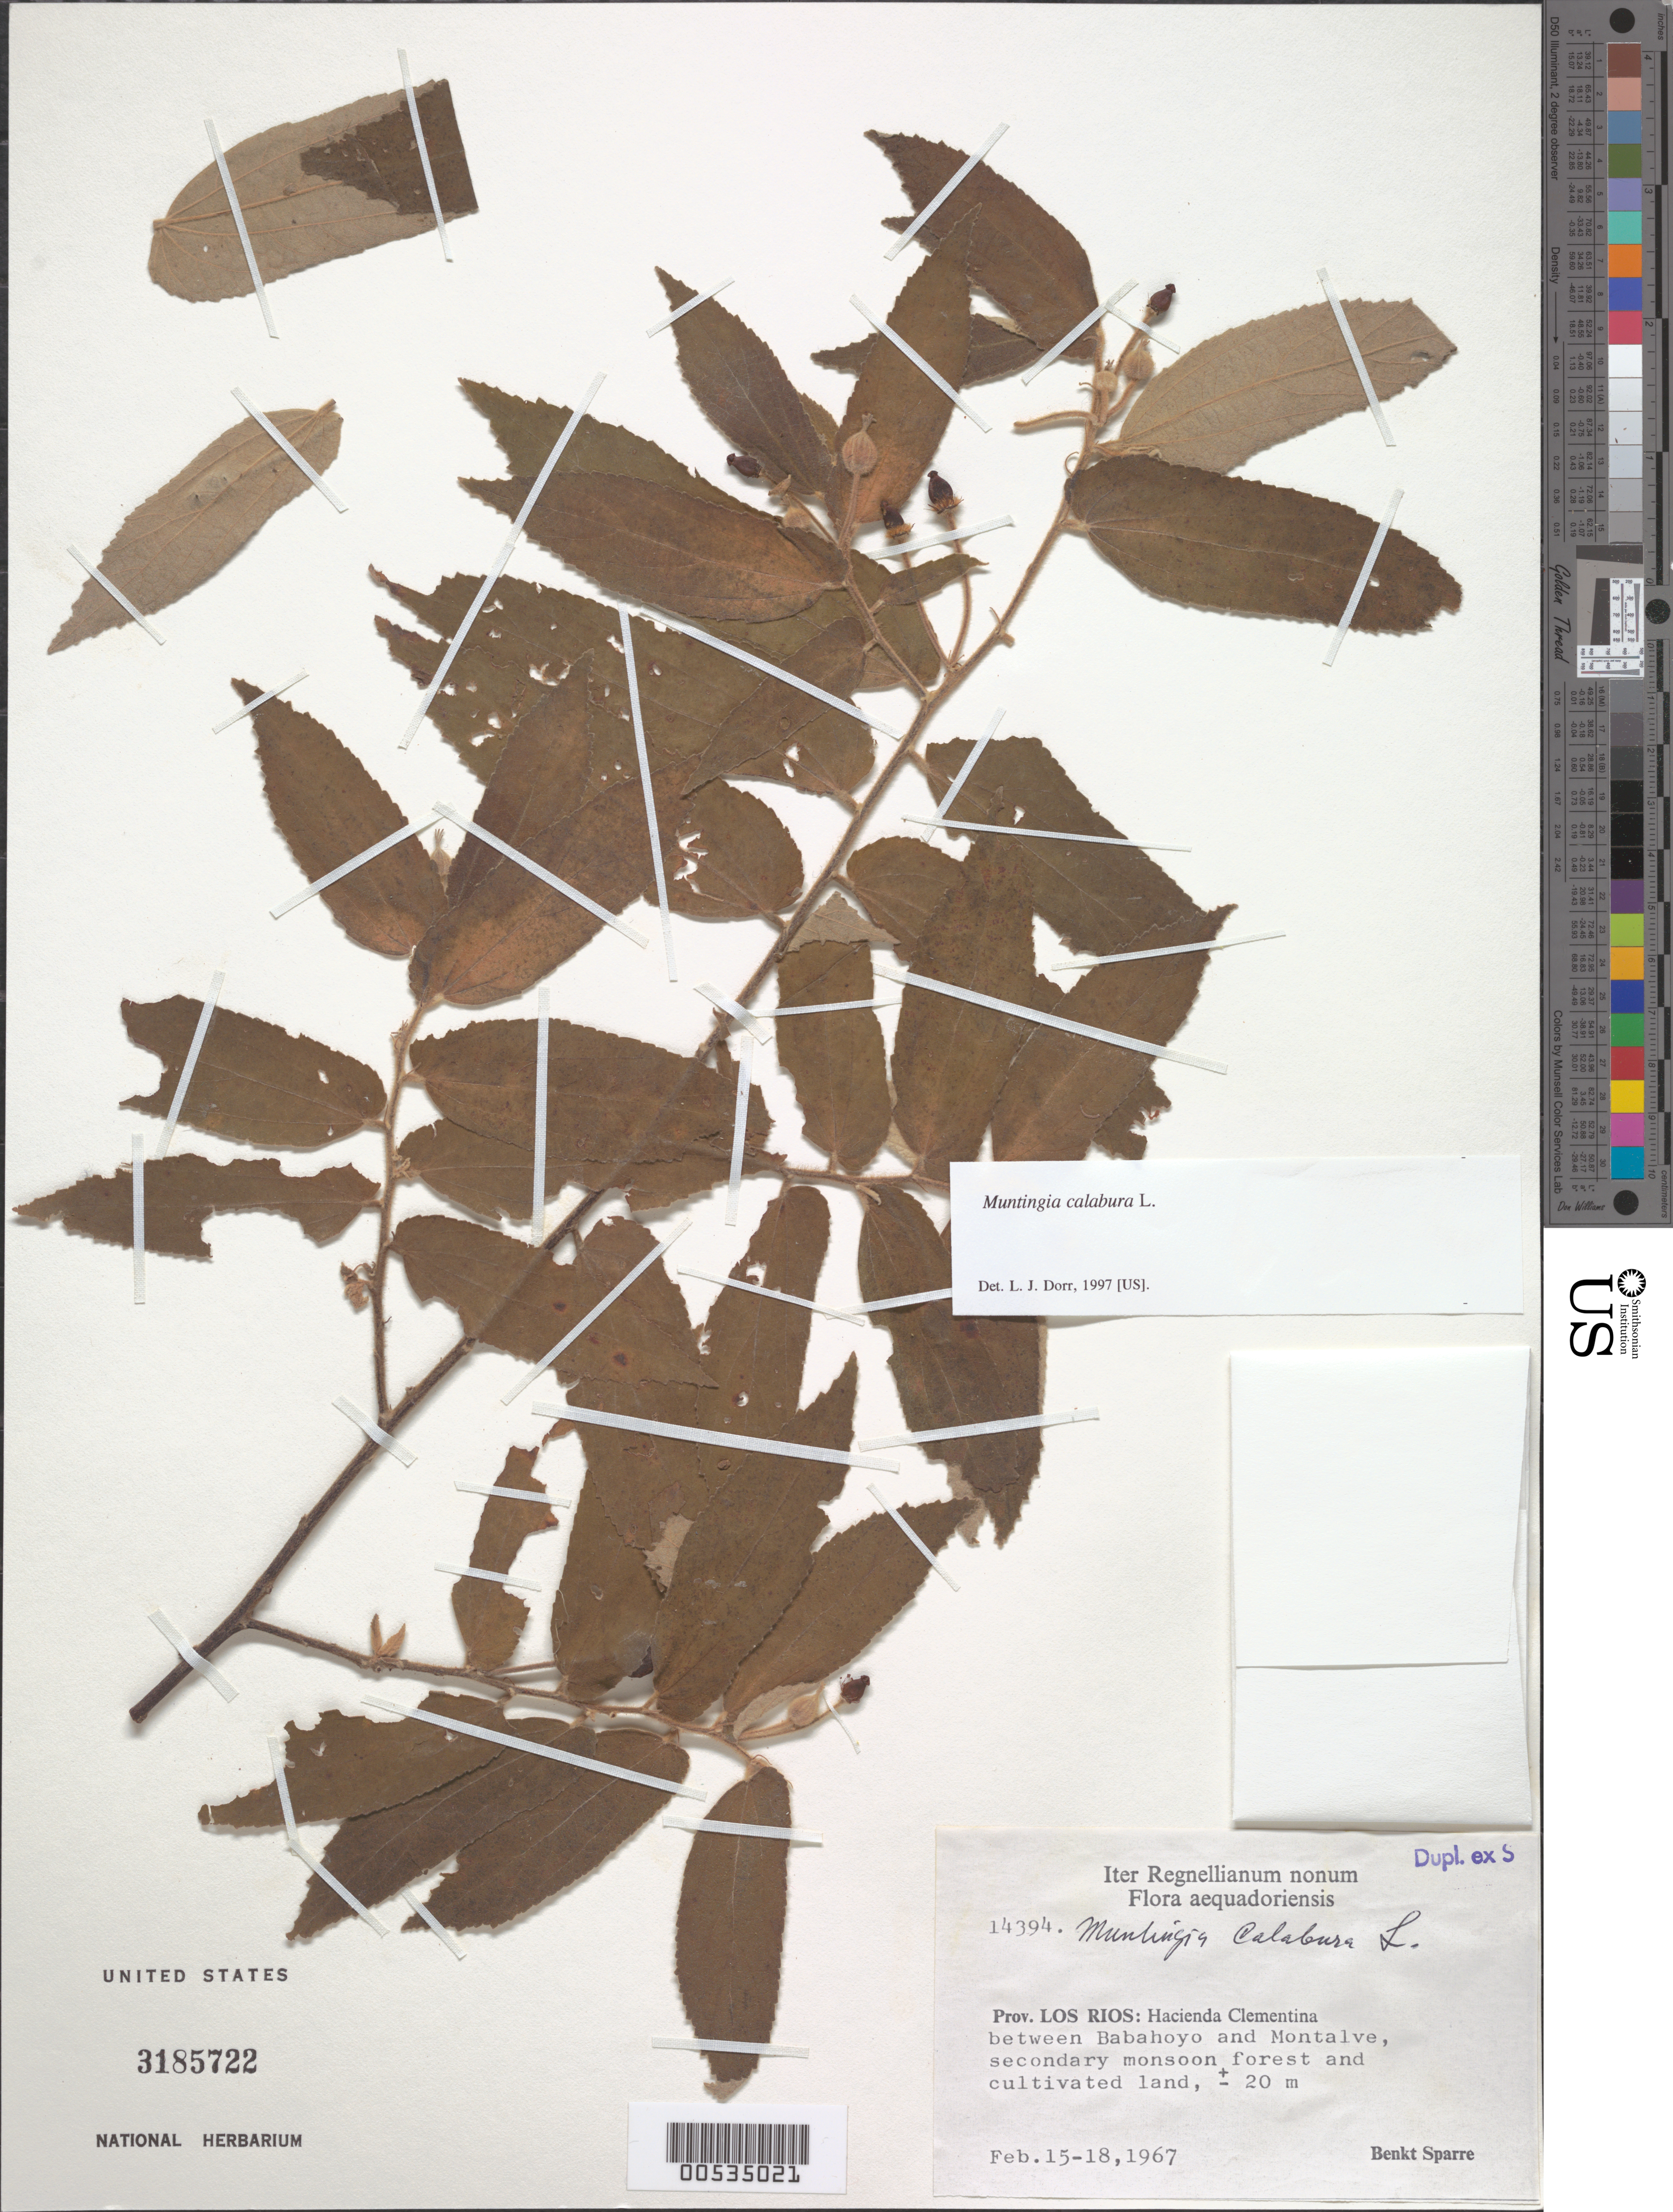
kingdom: Plantae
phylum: Tracheophyta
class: Magnoliopsida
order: Malvales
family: Muntingiaceae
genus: Muntingia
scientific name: Muntingia calabura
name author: L.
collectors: B. Sparre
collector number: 14394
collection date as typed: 15 Feb 1967 to 18 Feb 1967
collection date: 1967-02-15/1967-02-18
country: Ecuador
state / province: Los Ríos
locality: Hacienda Clementia between Babahoyo and Montalve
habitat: Secondary monsson forest and cultivated land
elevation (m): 20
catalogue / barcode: US 3185722